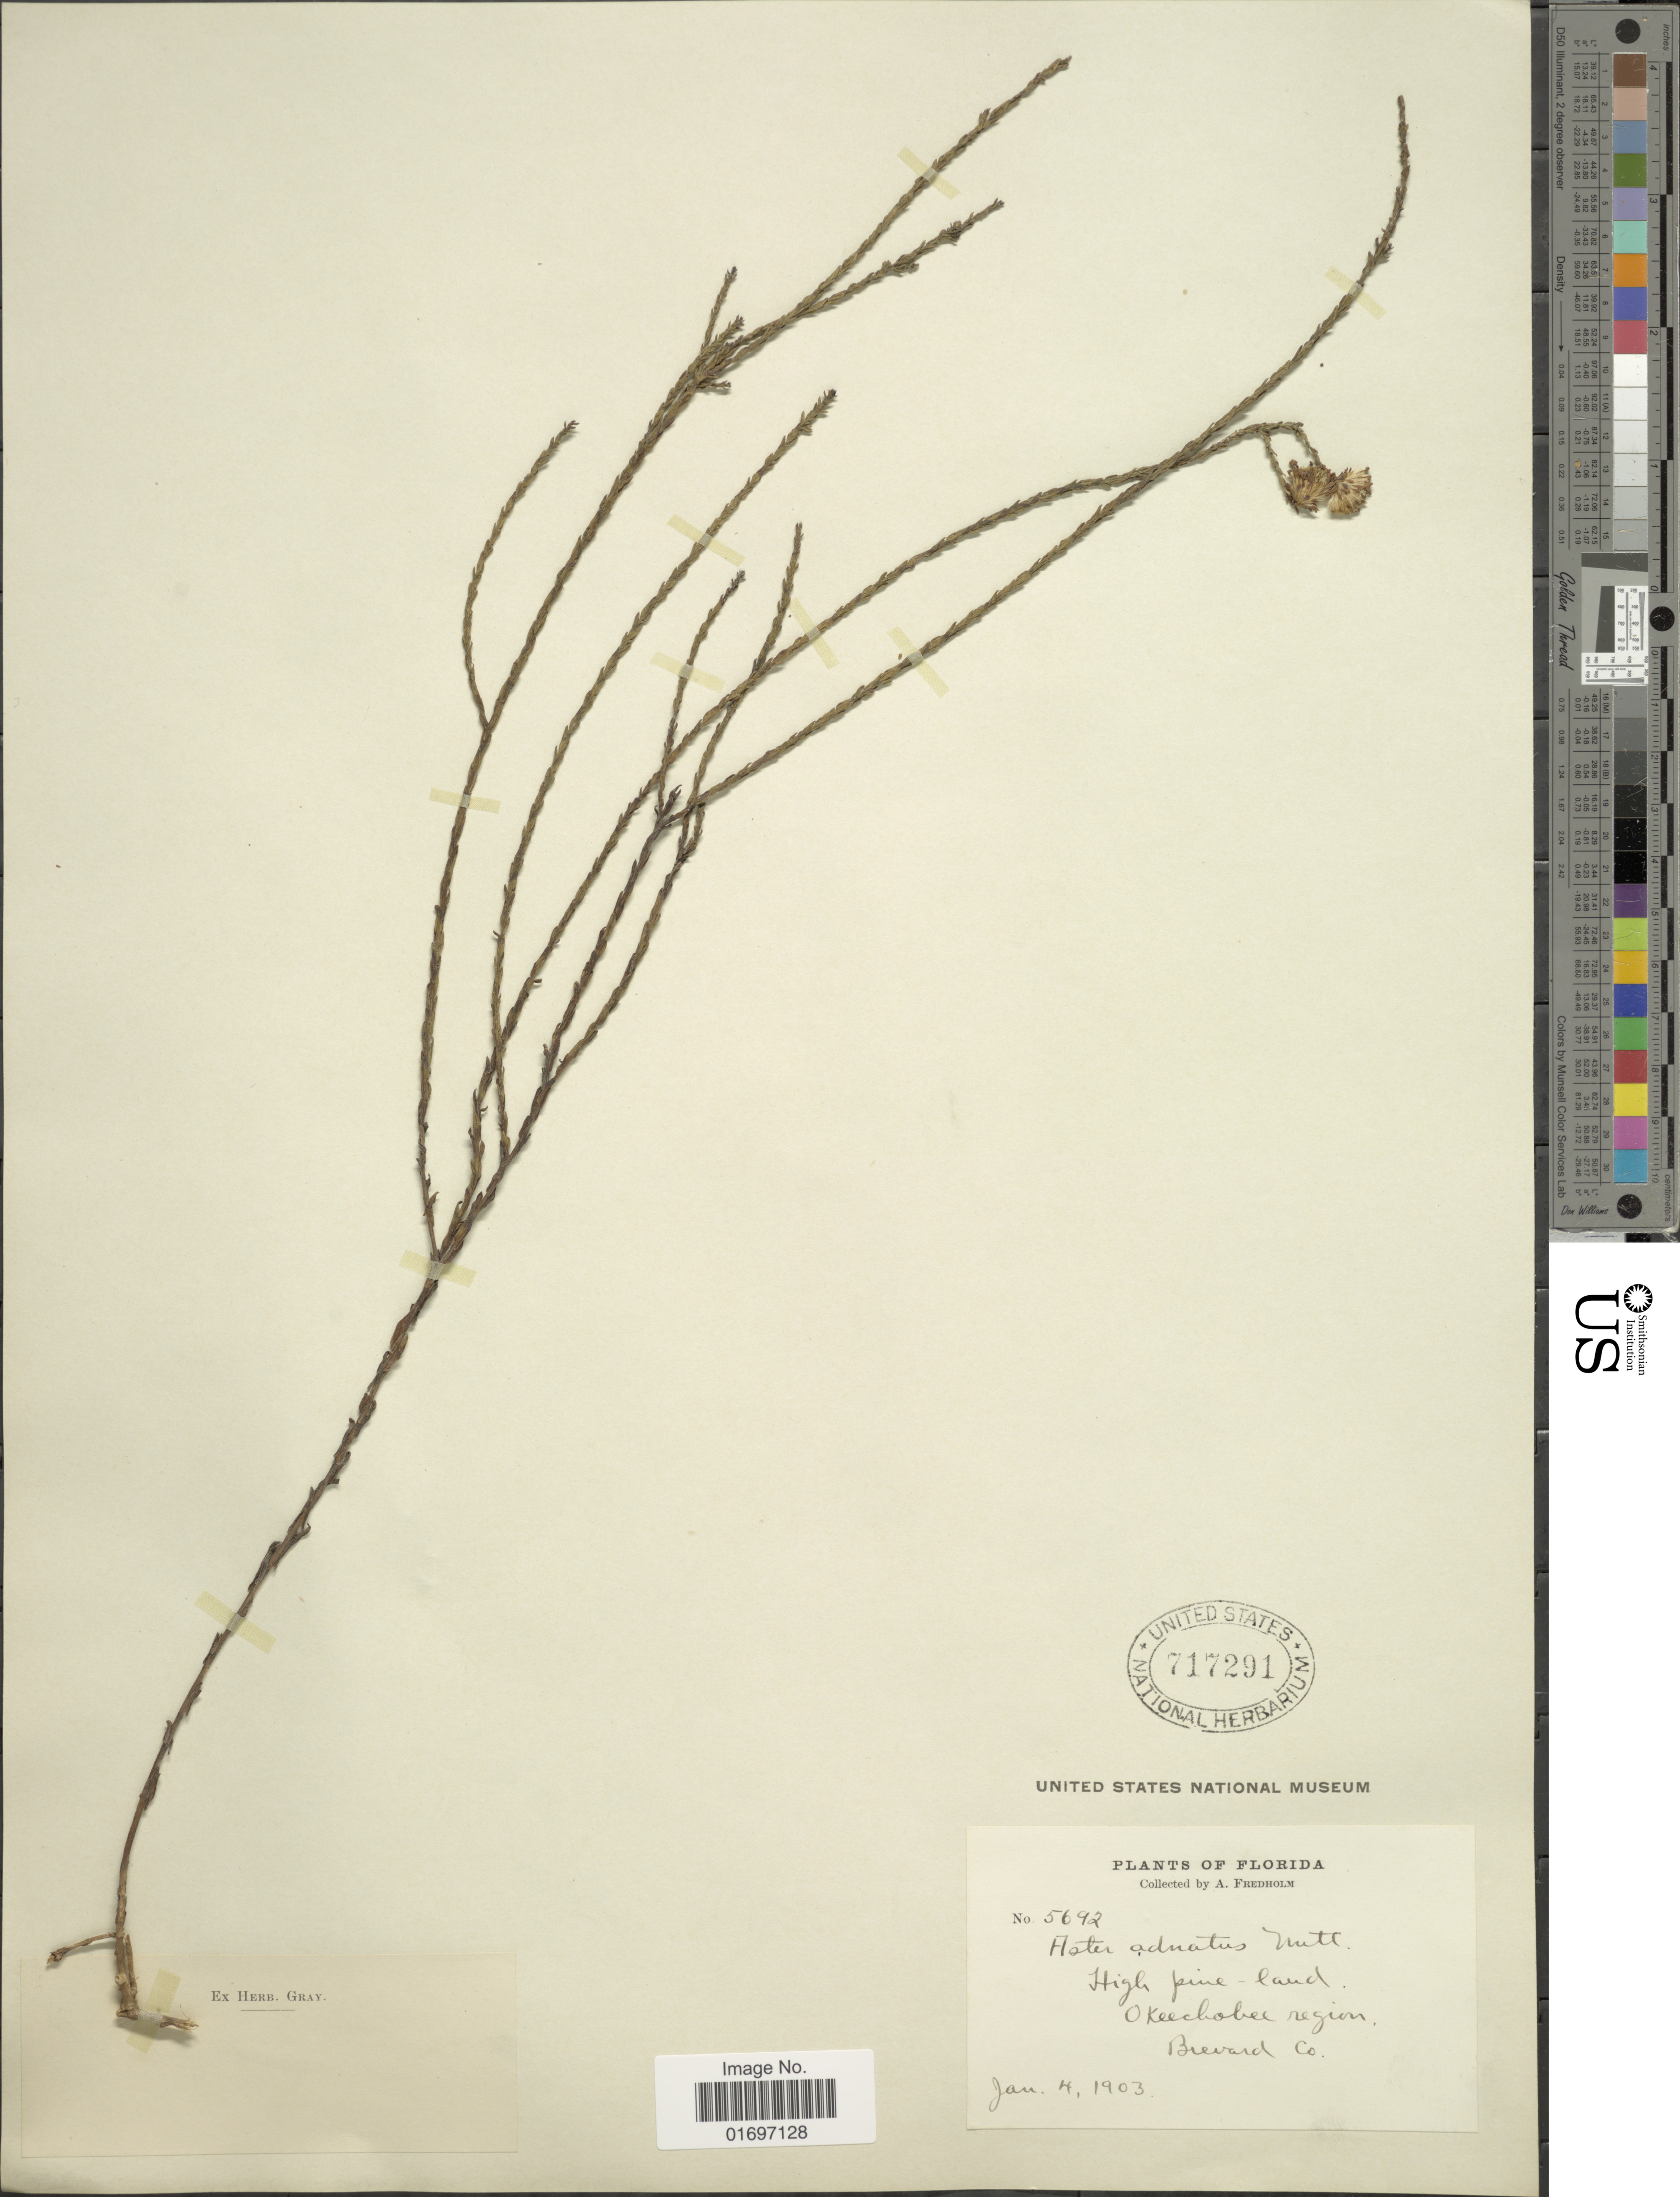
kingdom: Plantae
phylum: Tracheophyta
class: Magnoliopsida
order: Asterales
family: Asteraceae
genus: Symphyotrichum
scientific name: Symphyotrichum adnatum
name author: (Nutt.) G.L. Nesom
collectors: A. Fredholm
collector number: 5692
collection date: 1903-01-04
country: United States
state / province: Florida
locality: Florida. High pine-land. Okeechobee region. Brevard Co.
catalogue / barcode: US 717291